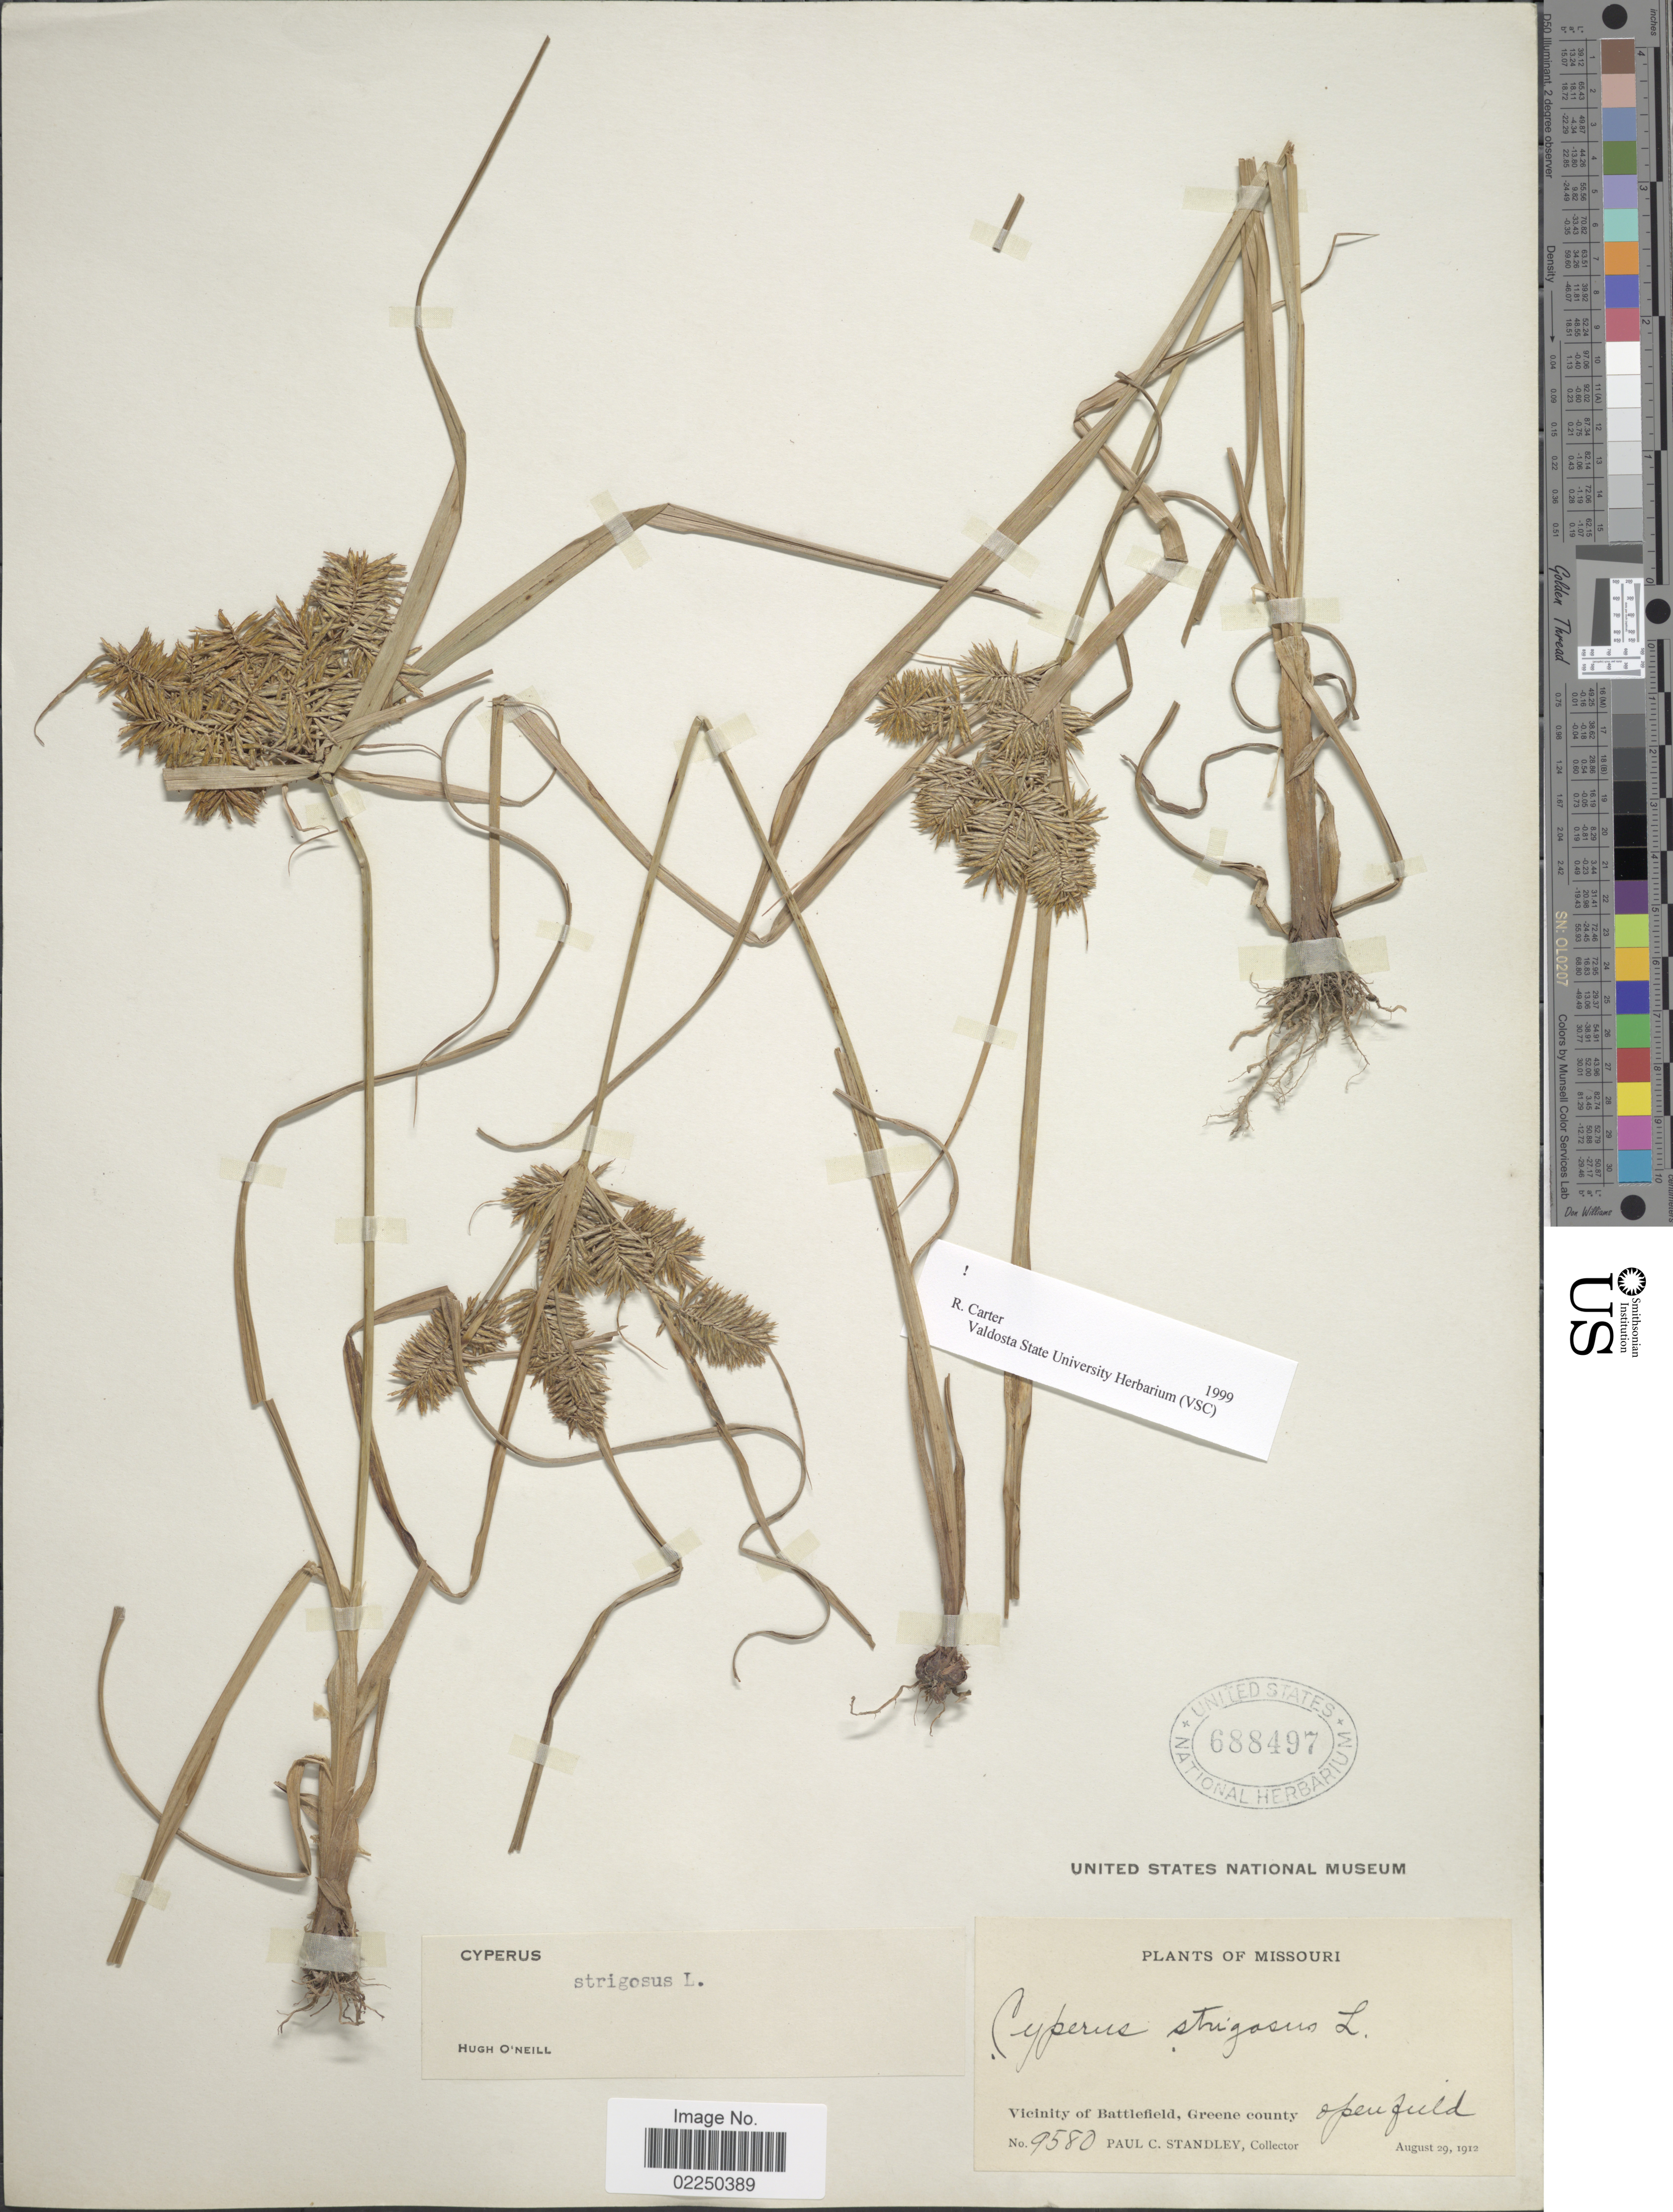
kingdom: Plantae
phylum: Tracheophyta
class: Liliopsida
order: Poales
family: Cyperaceae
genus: Cyperus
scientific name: Cyperus strigosus L.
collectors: P. C. Standley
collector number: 9580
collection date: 1912-08-29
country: United States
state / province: Missouri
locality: Vicinity of Battlefield, Greene County, open field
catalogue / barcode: US 688497